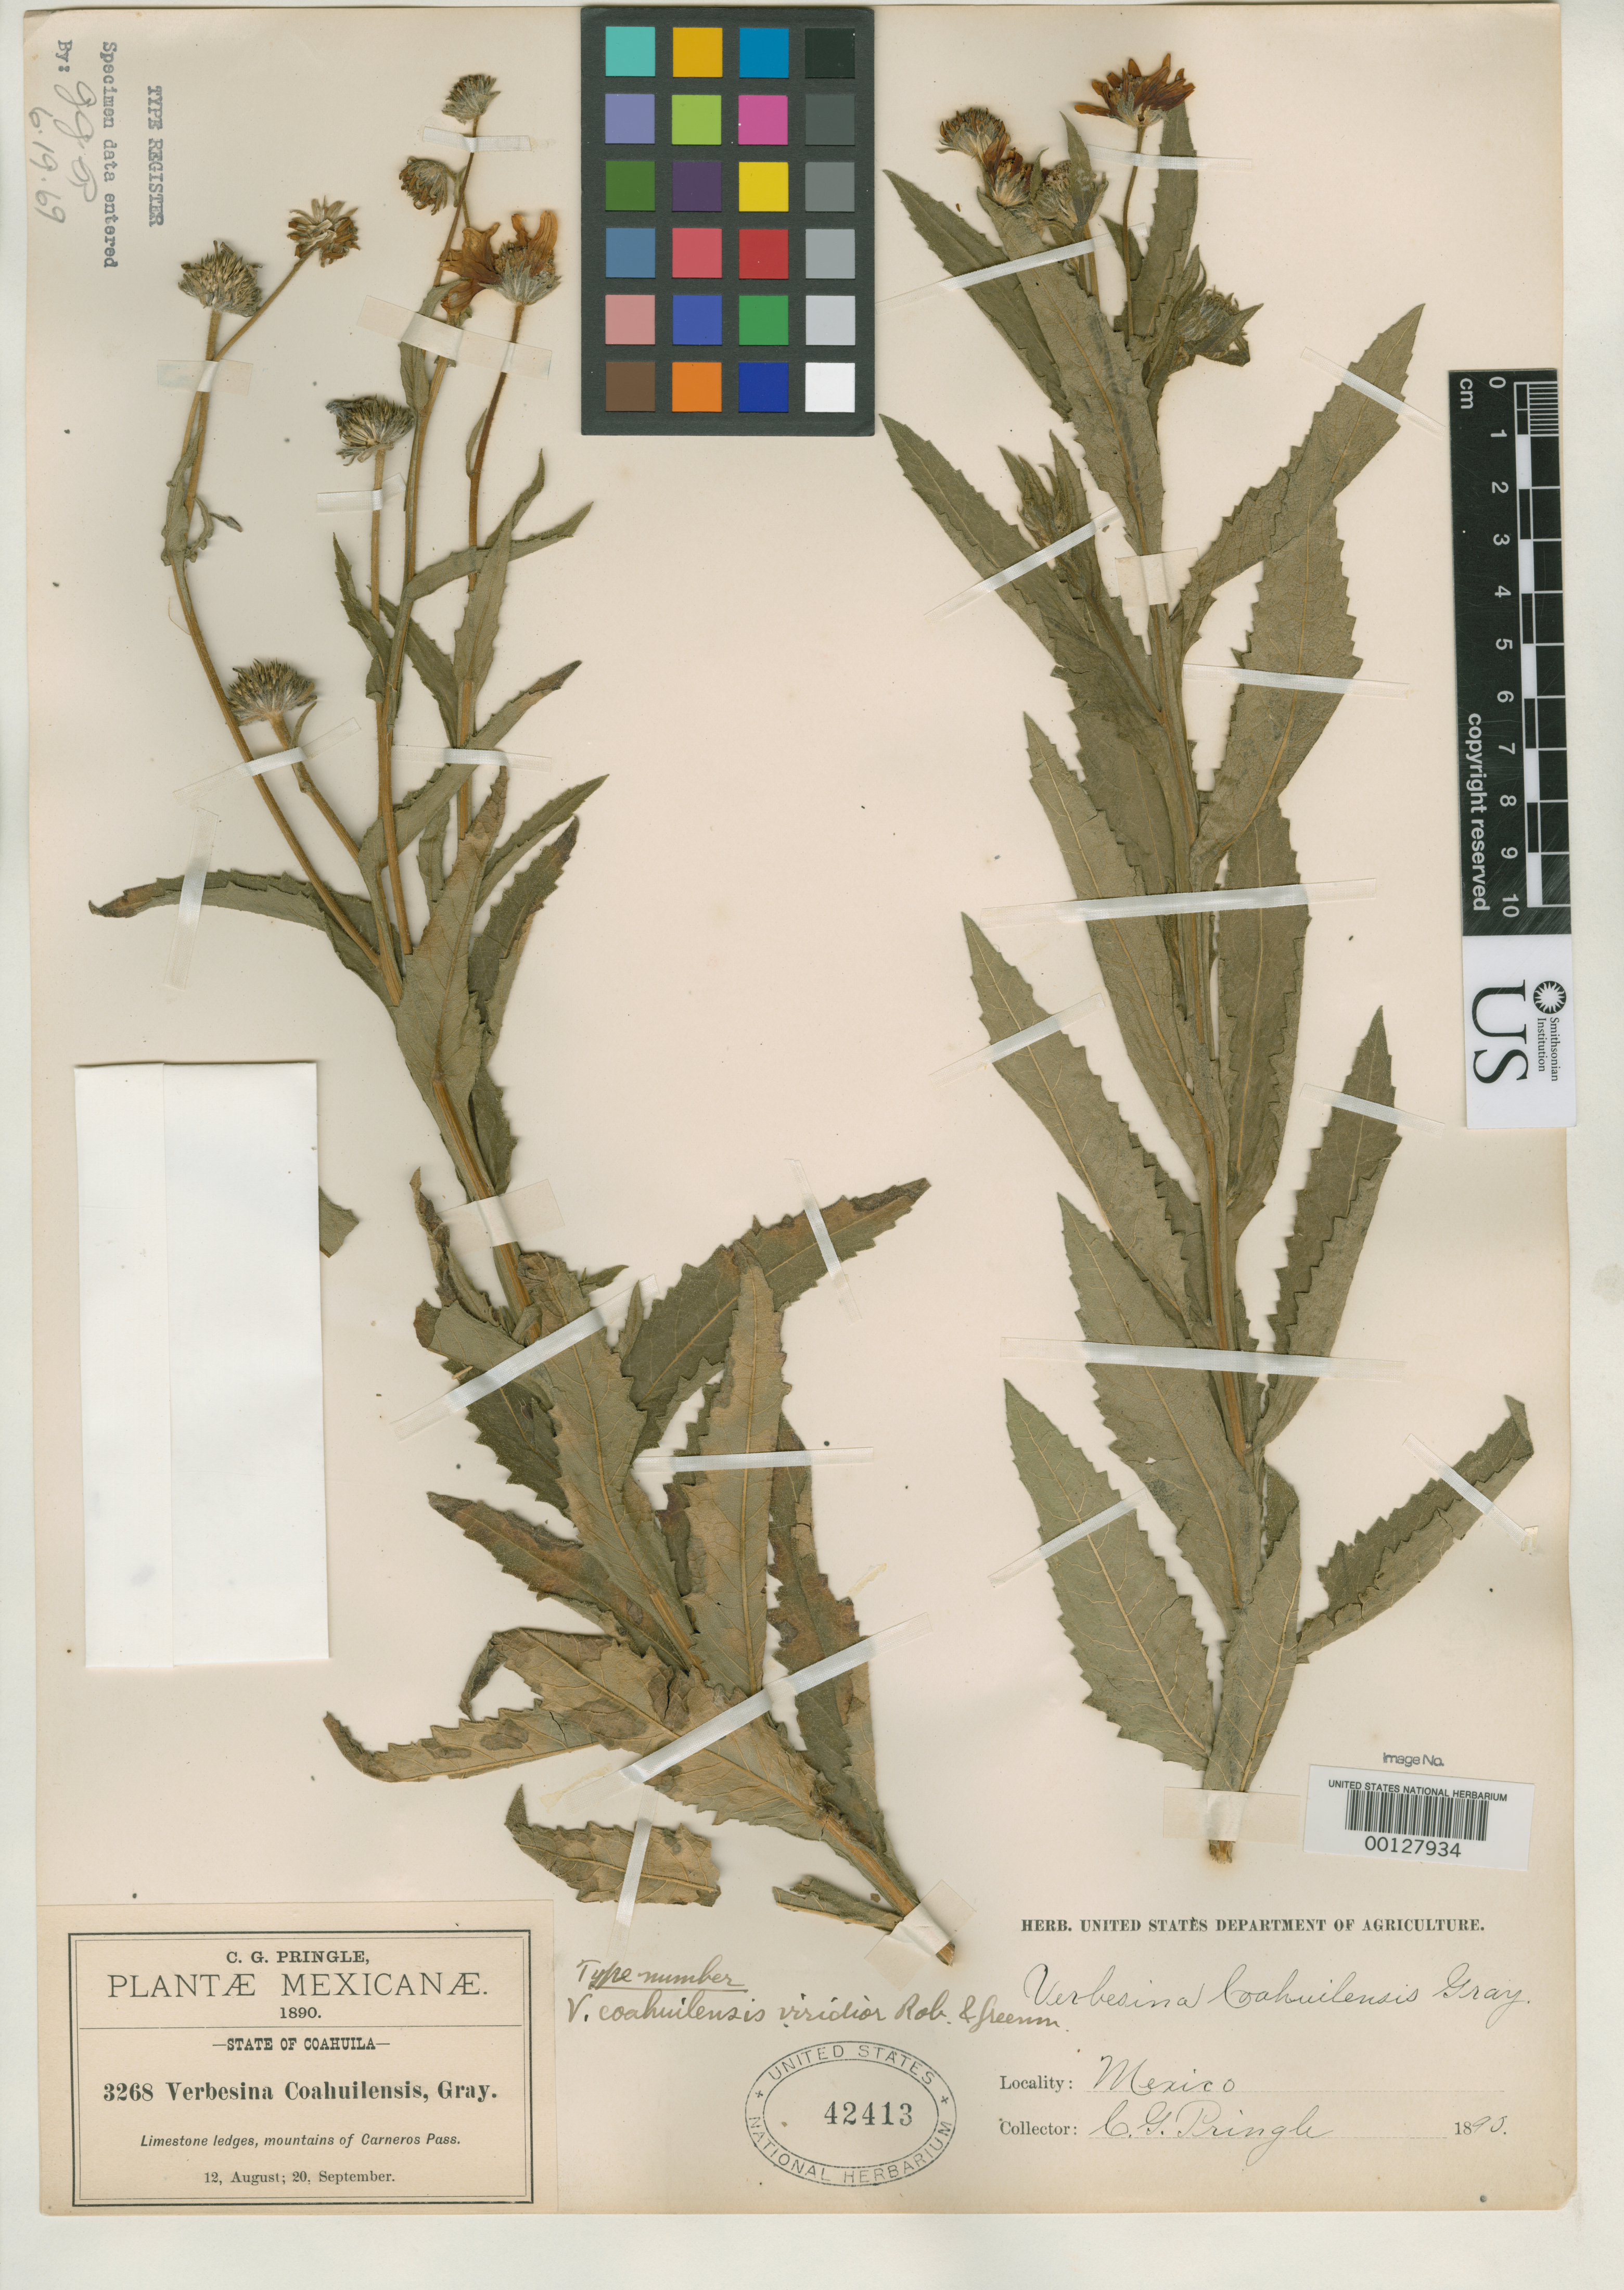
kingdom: Plantae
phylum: Tracheophyta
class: Magnoliopsida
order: Asterales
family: Asteraceae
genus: Verbesina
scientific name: Verbesina coahuilensis var. viridior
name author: B.L. Rob. & Greenm.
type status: Isotype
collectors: C. G. Pringle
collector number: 3268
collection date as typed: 12 Aug 1890 to 20 Sep 1890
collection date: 1890-08-12/1890-09-20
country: Mexico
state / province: Coahuila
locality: Carneros Pass.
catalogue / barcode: US 42413